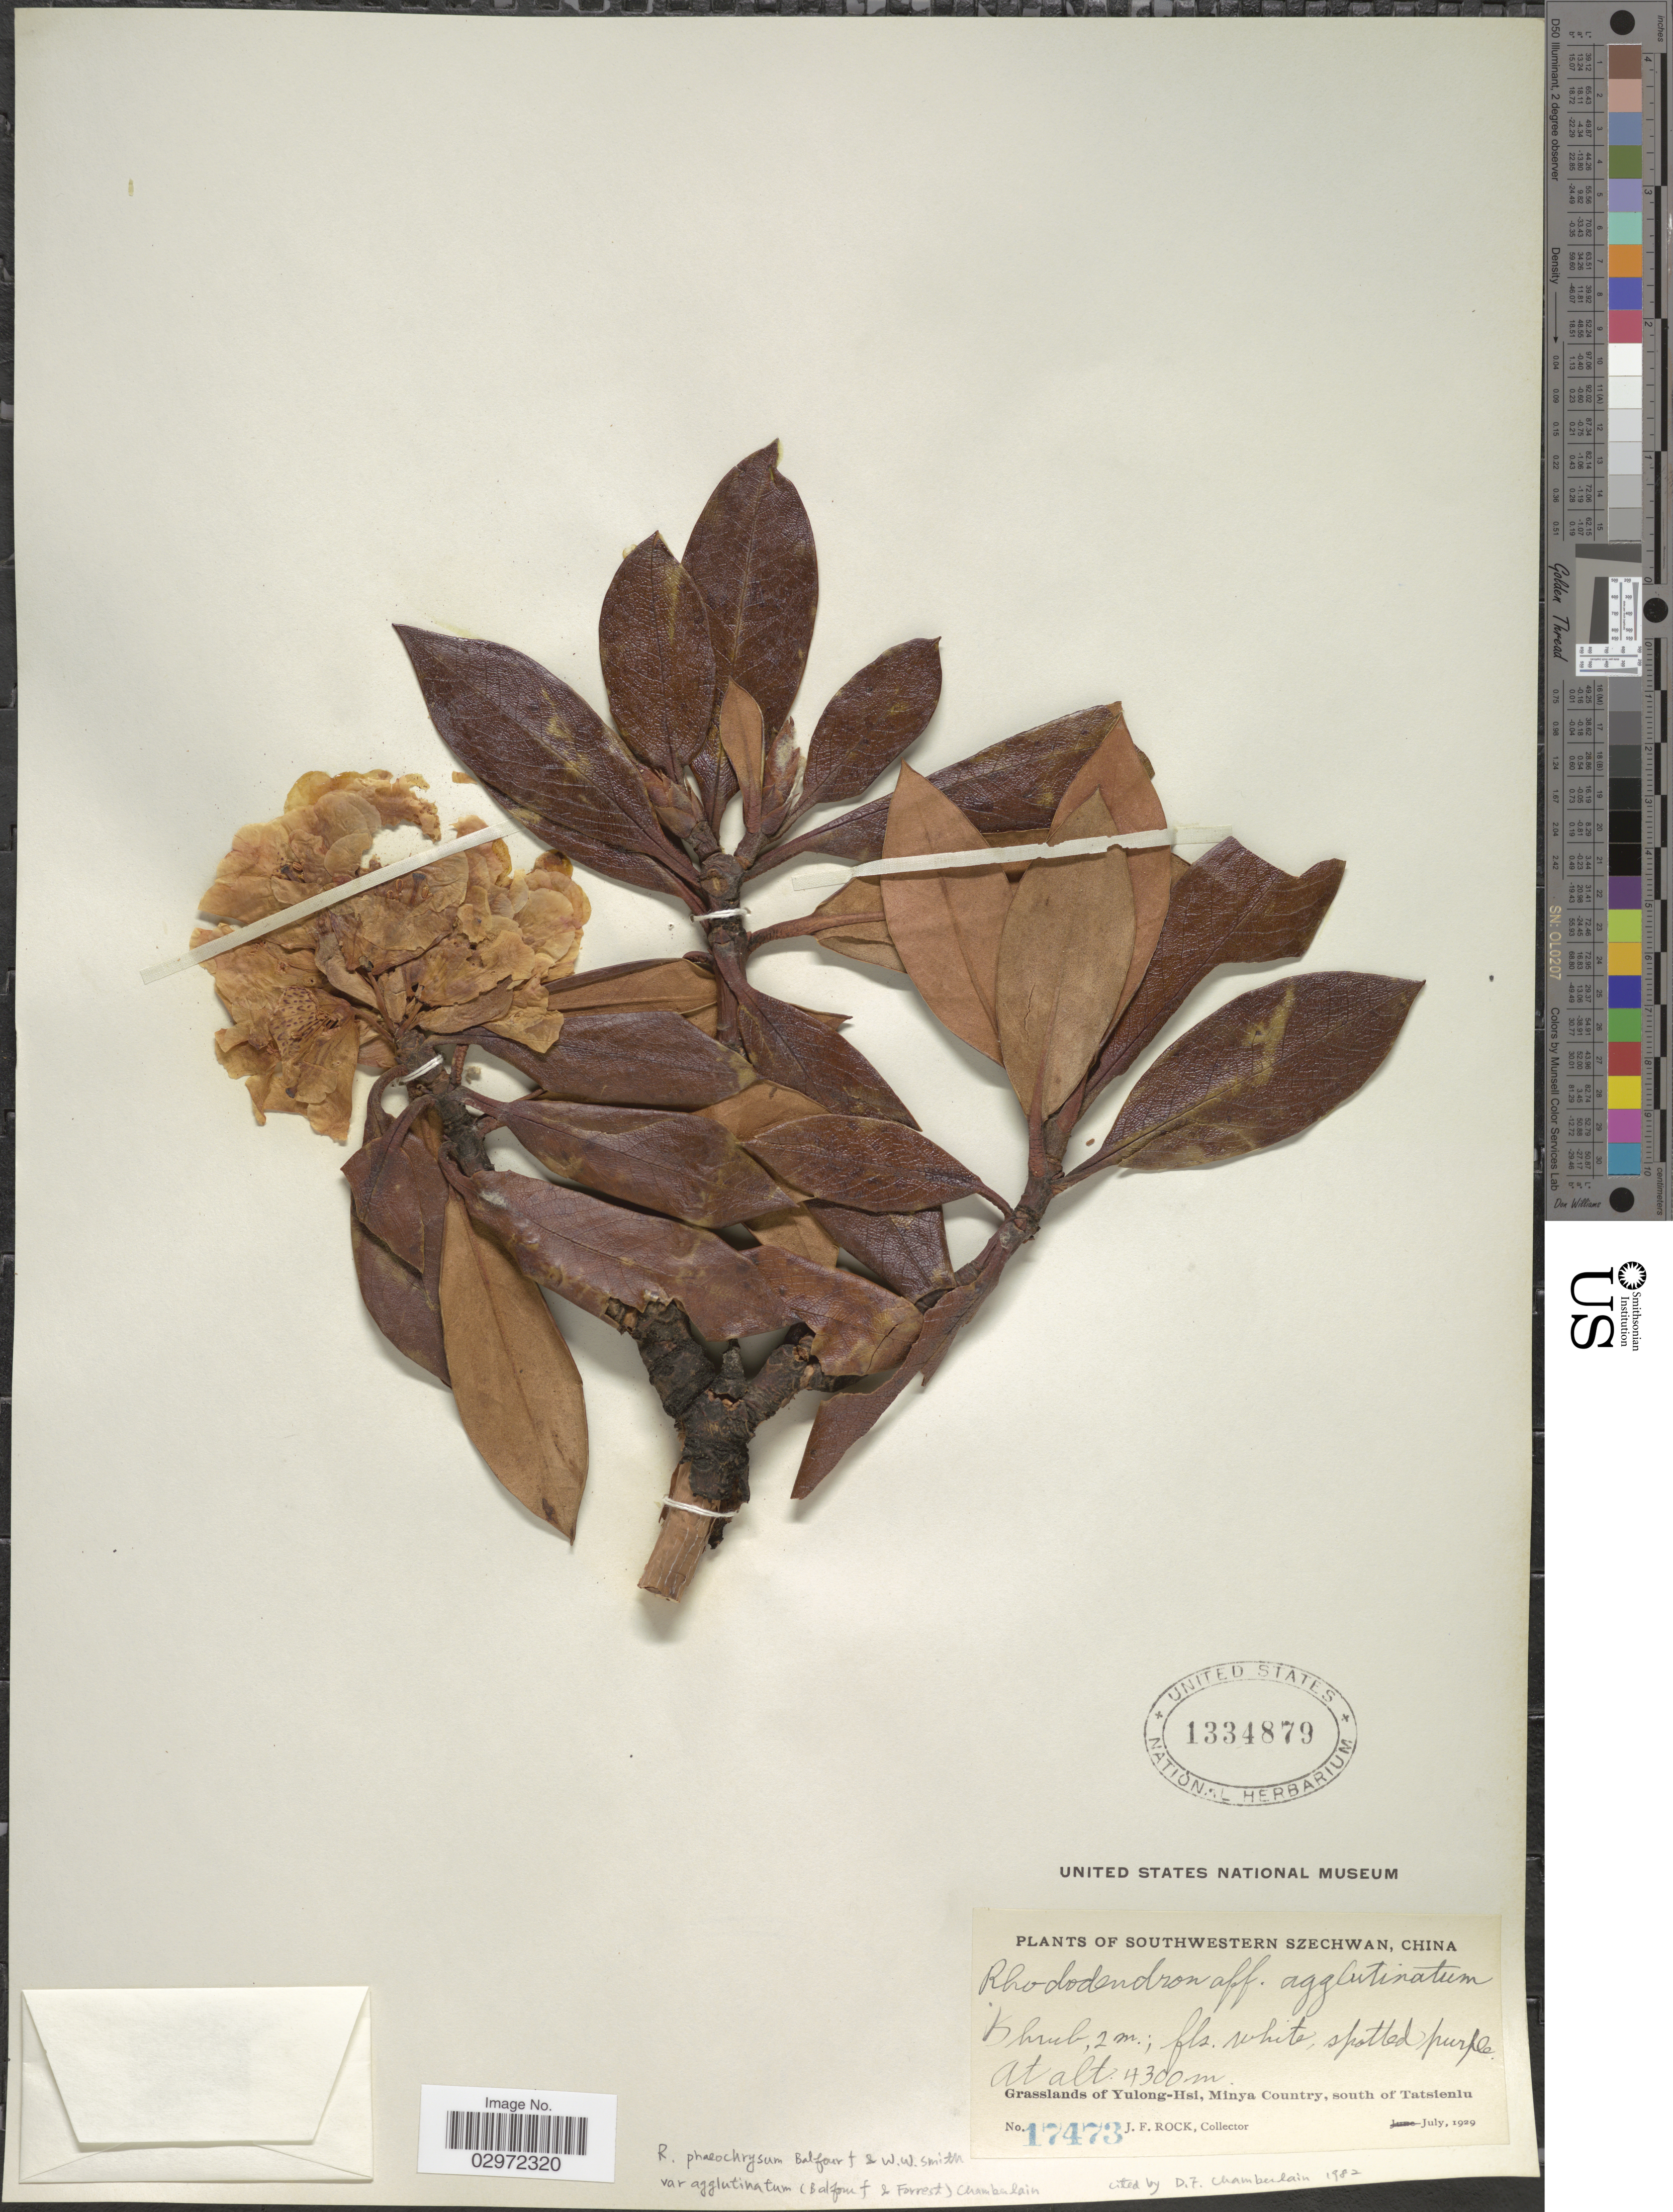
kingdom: Plantae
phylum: Tracheophyta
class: Magnoliopsida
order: Ericales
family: Ericaceae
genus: Rhododendron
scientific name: Rhododendron phaeochrysum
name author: Balf. f. & W.W. Sm.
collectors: J. Rock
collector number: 17473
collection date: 1929-07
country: China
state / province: Sichuan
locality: Southwestern Szechwan, Grasslands of Yulong-Hsi, Minya Country, south of Tatsienlu.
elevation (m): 4300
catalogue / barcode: US 1334879